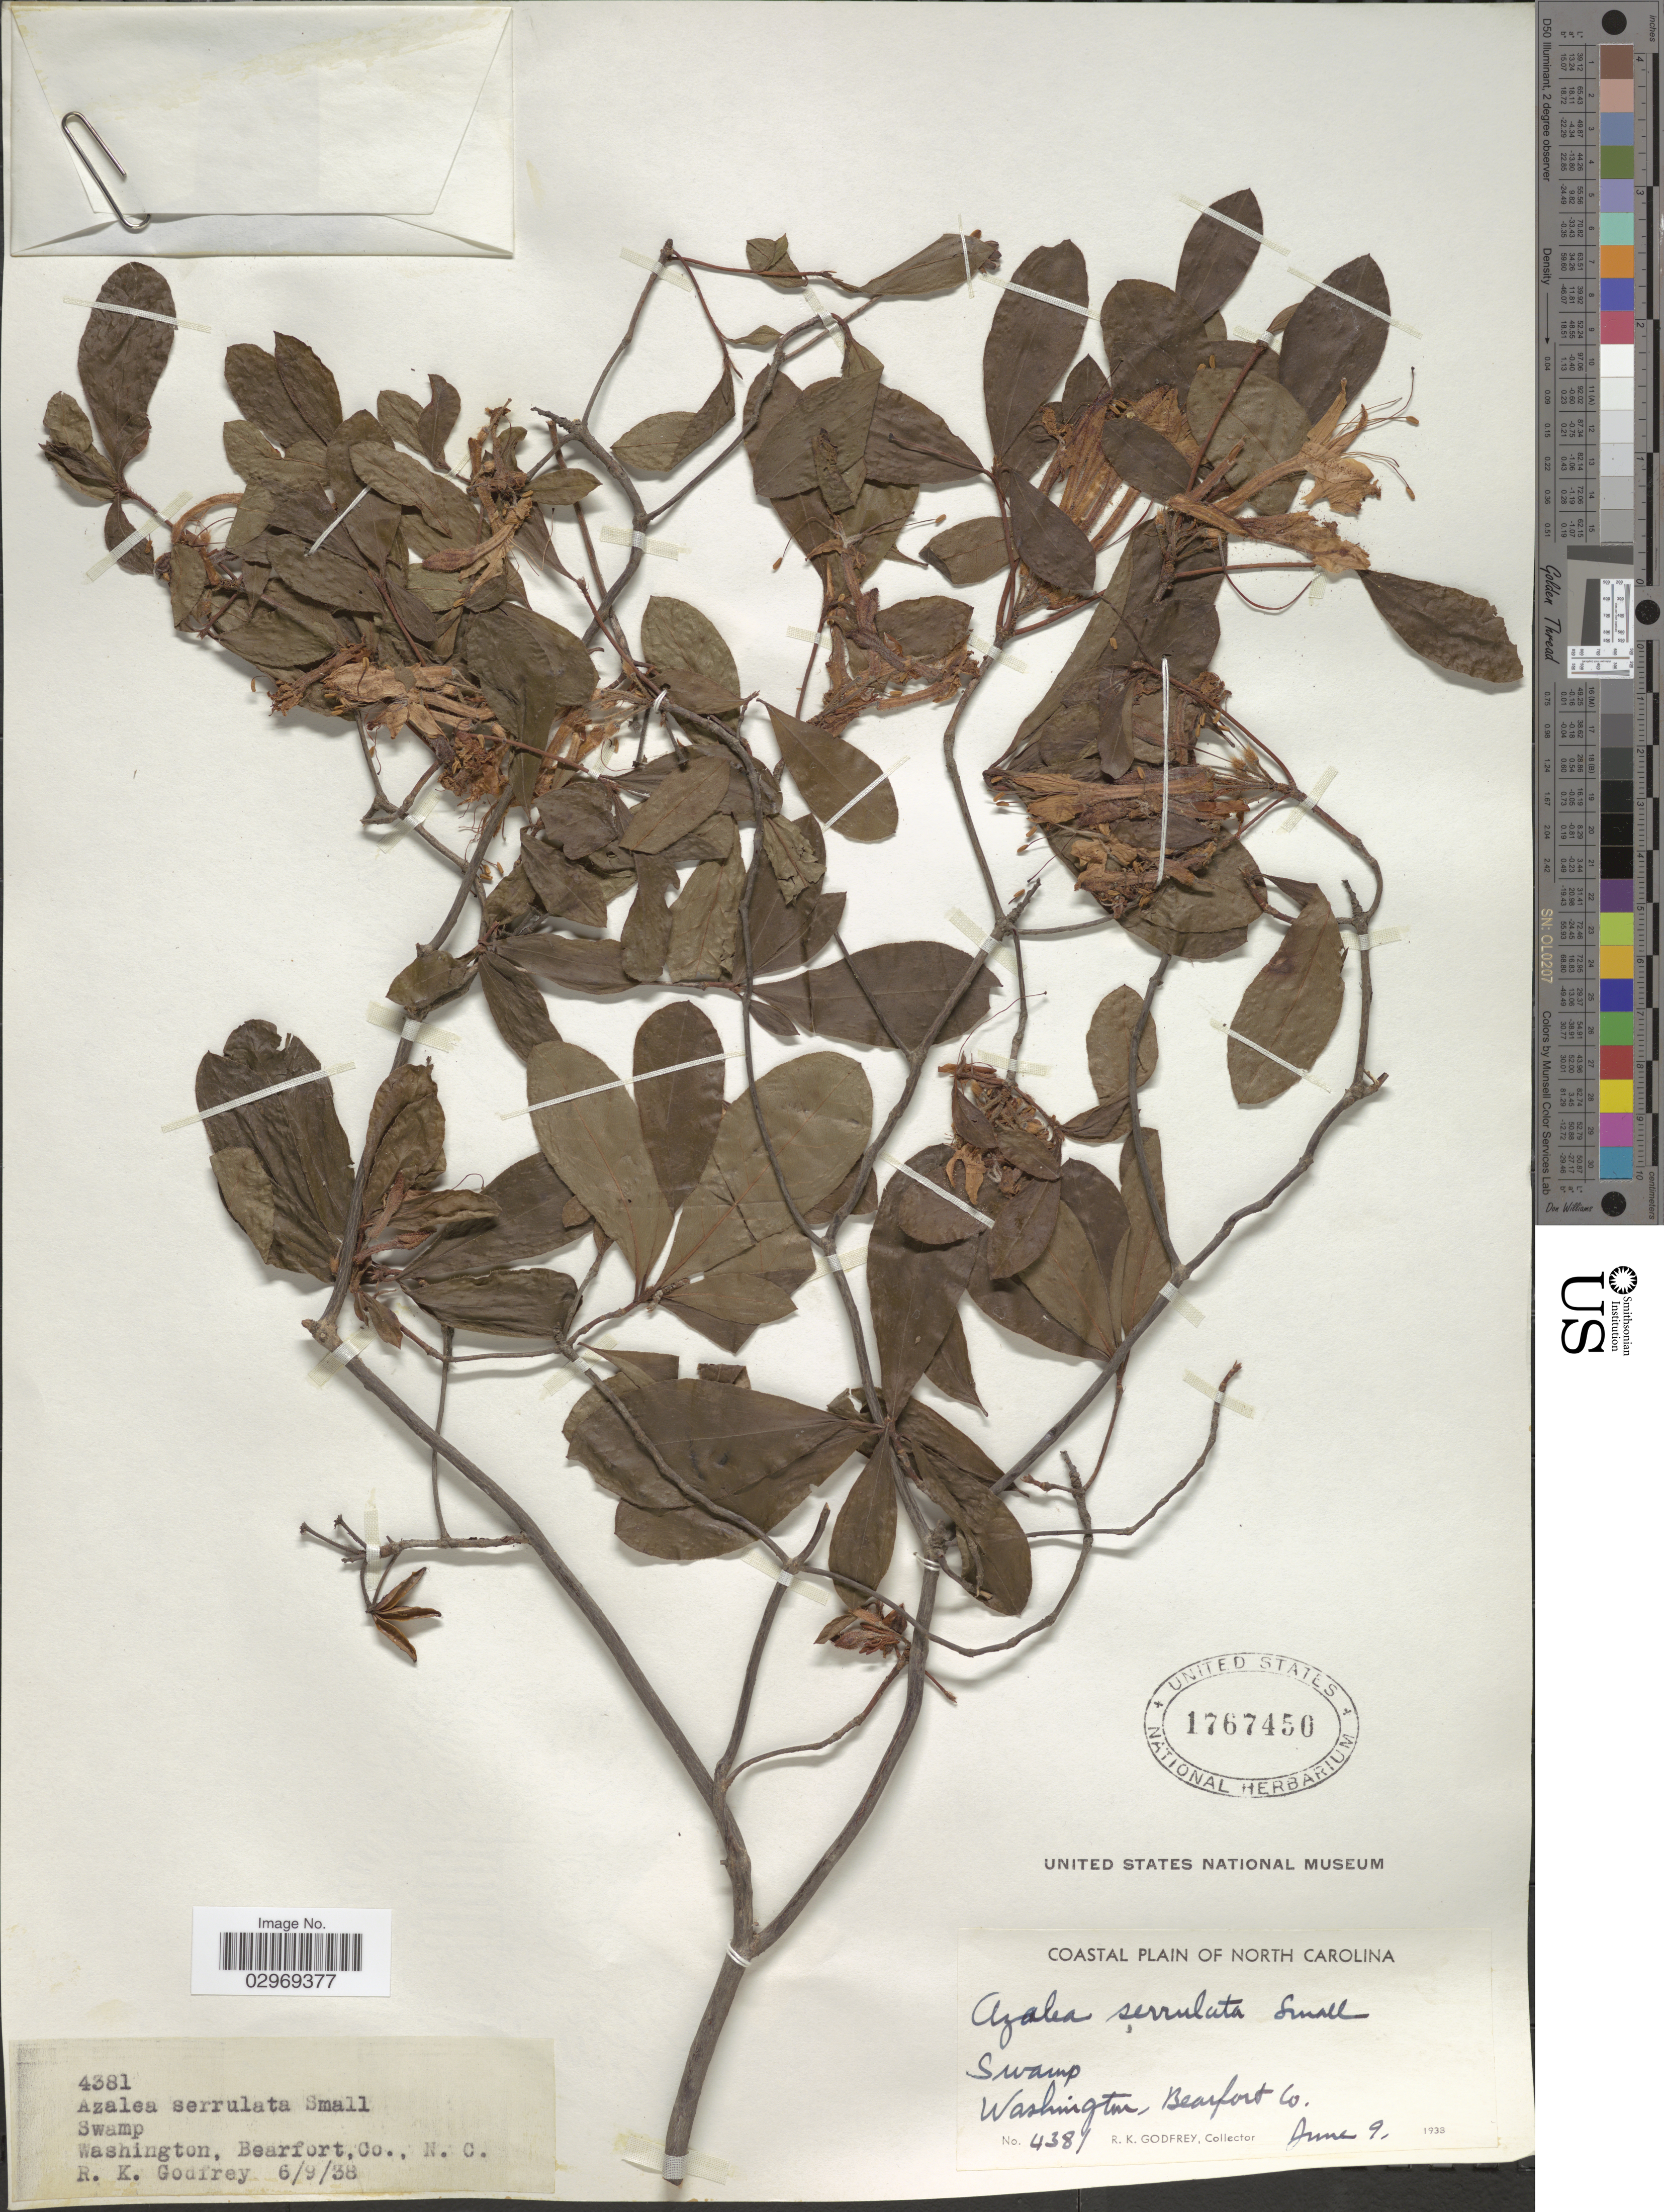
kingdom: Plantae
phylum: Tracheophyta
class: Magnoliopsida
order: Ericales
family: Ericaceae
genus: Rhododendron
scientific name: Rhododendron serrulatum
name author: (Small) Millais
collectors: R. K. Godfrey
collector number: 4381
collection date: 1938-06-09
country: United States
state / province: North Carolina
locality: Coastal Plain of North Carolina. Washington, Bearfort Co.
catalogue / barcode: US 1767450